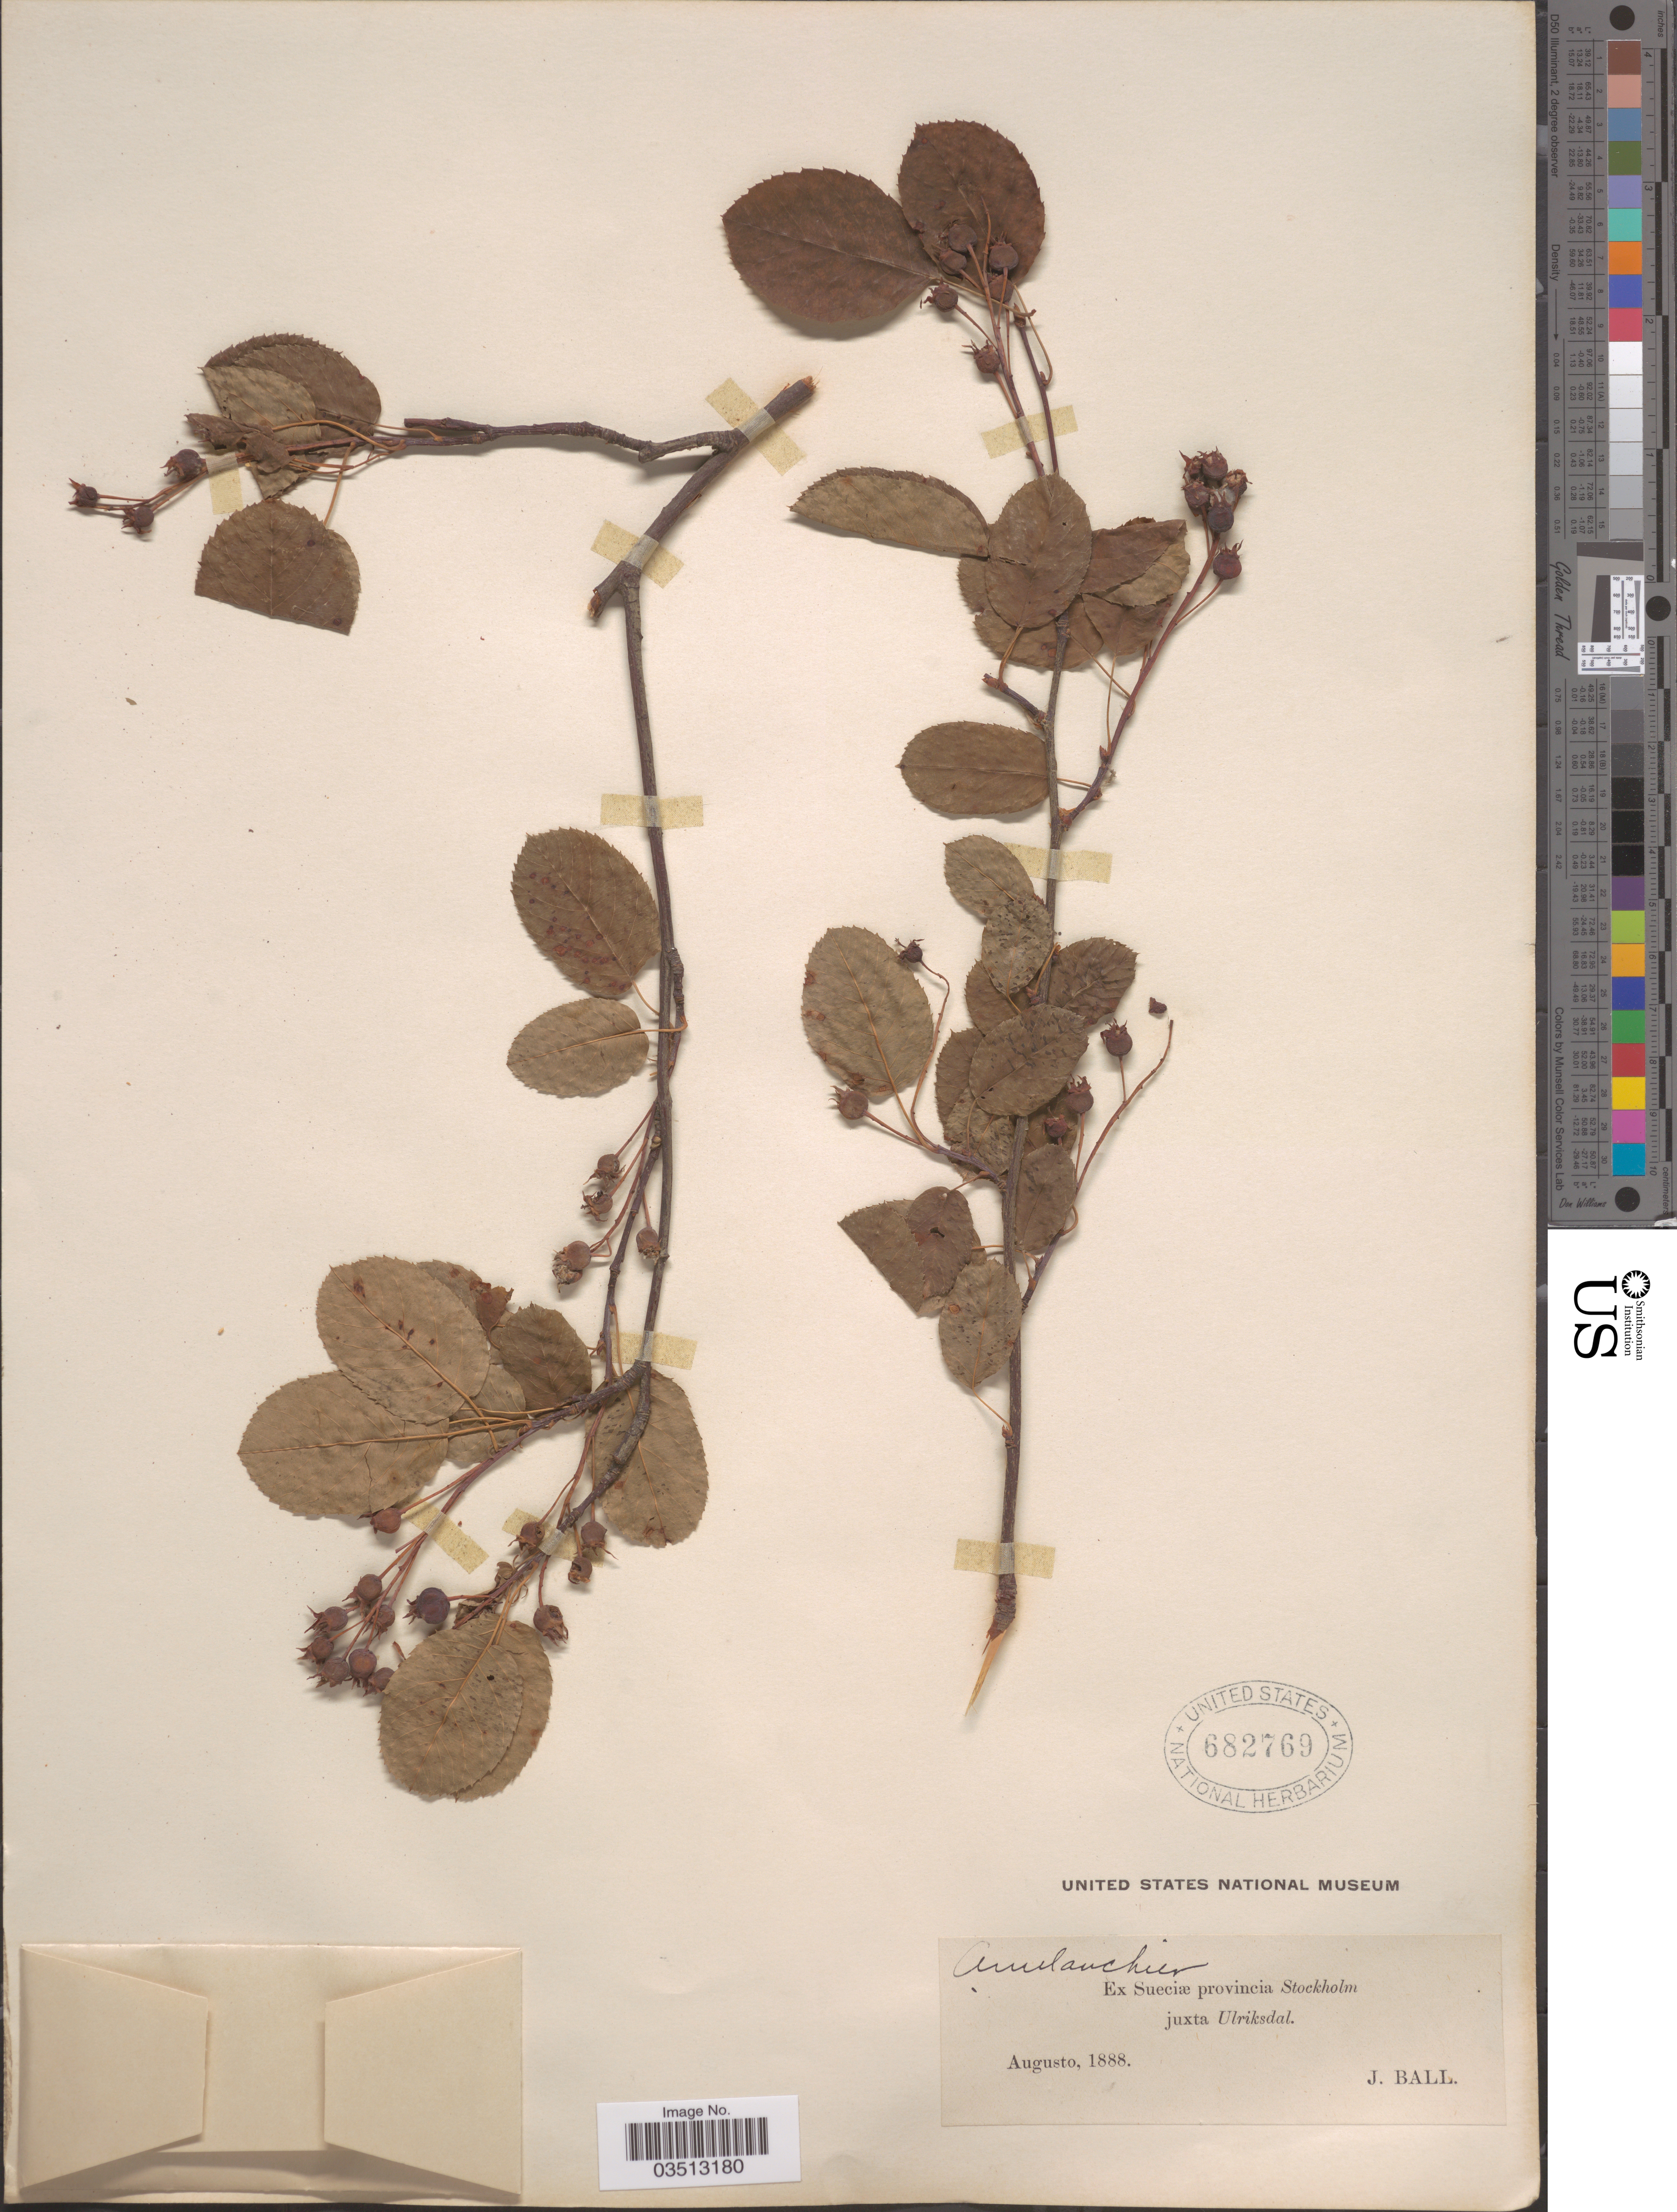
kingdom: Plantae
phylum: Tracheophyta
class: Magnoliopsida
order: Rosales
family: Rosaceae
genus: Amelanchier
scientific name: Amelanchier vulgaris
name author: Moench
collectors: J. Ball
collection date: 1888-08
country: Sweden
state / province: Stockholm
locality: Ex Suecia provincia Stockholm juxta Ulriksdal.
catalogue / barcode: US 682769